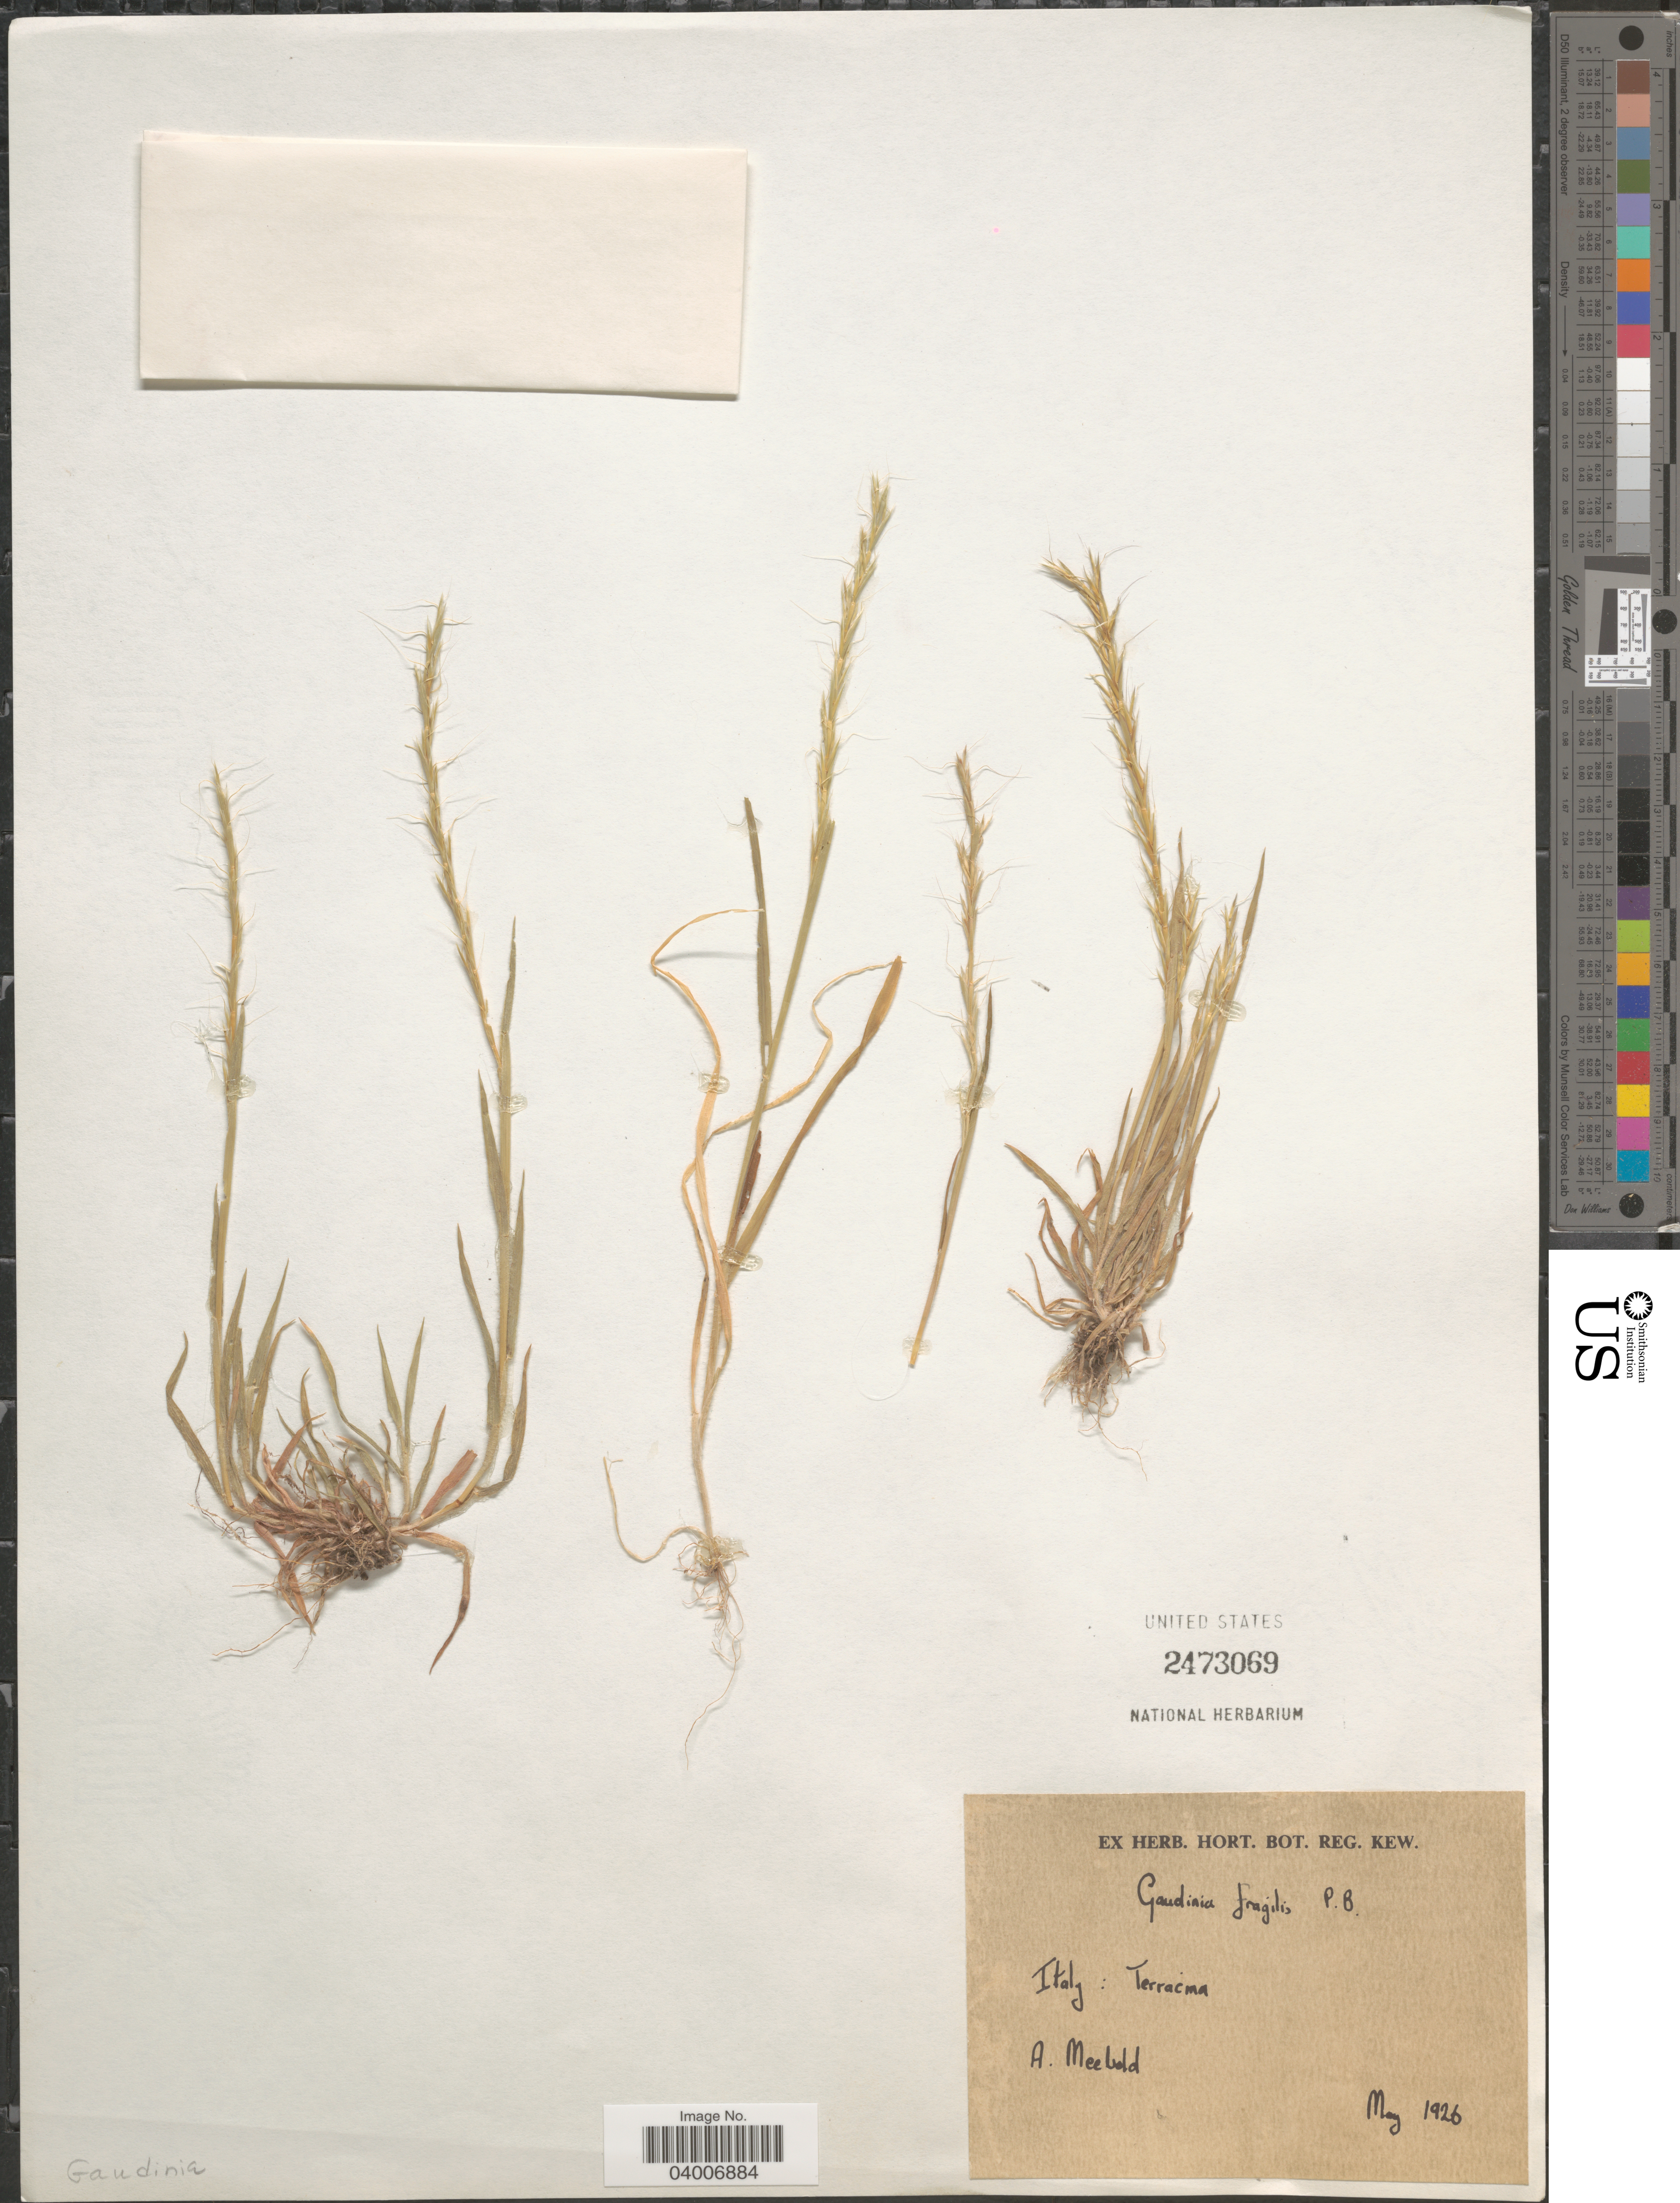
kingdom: Plantae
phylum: Tracheophyta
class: Liliopsida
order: Poales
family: Poaceae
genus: Gaudinia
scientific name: Gaudinia fragilis var. fragilis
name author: (L.) P. Beauv.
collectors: A. Meebold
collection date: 1926-05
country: Italy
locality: Terracma.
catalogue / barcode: US 2473069